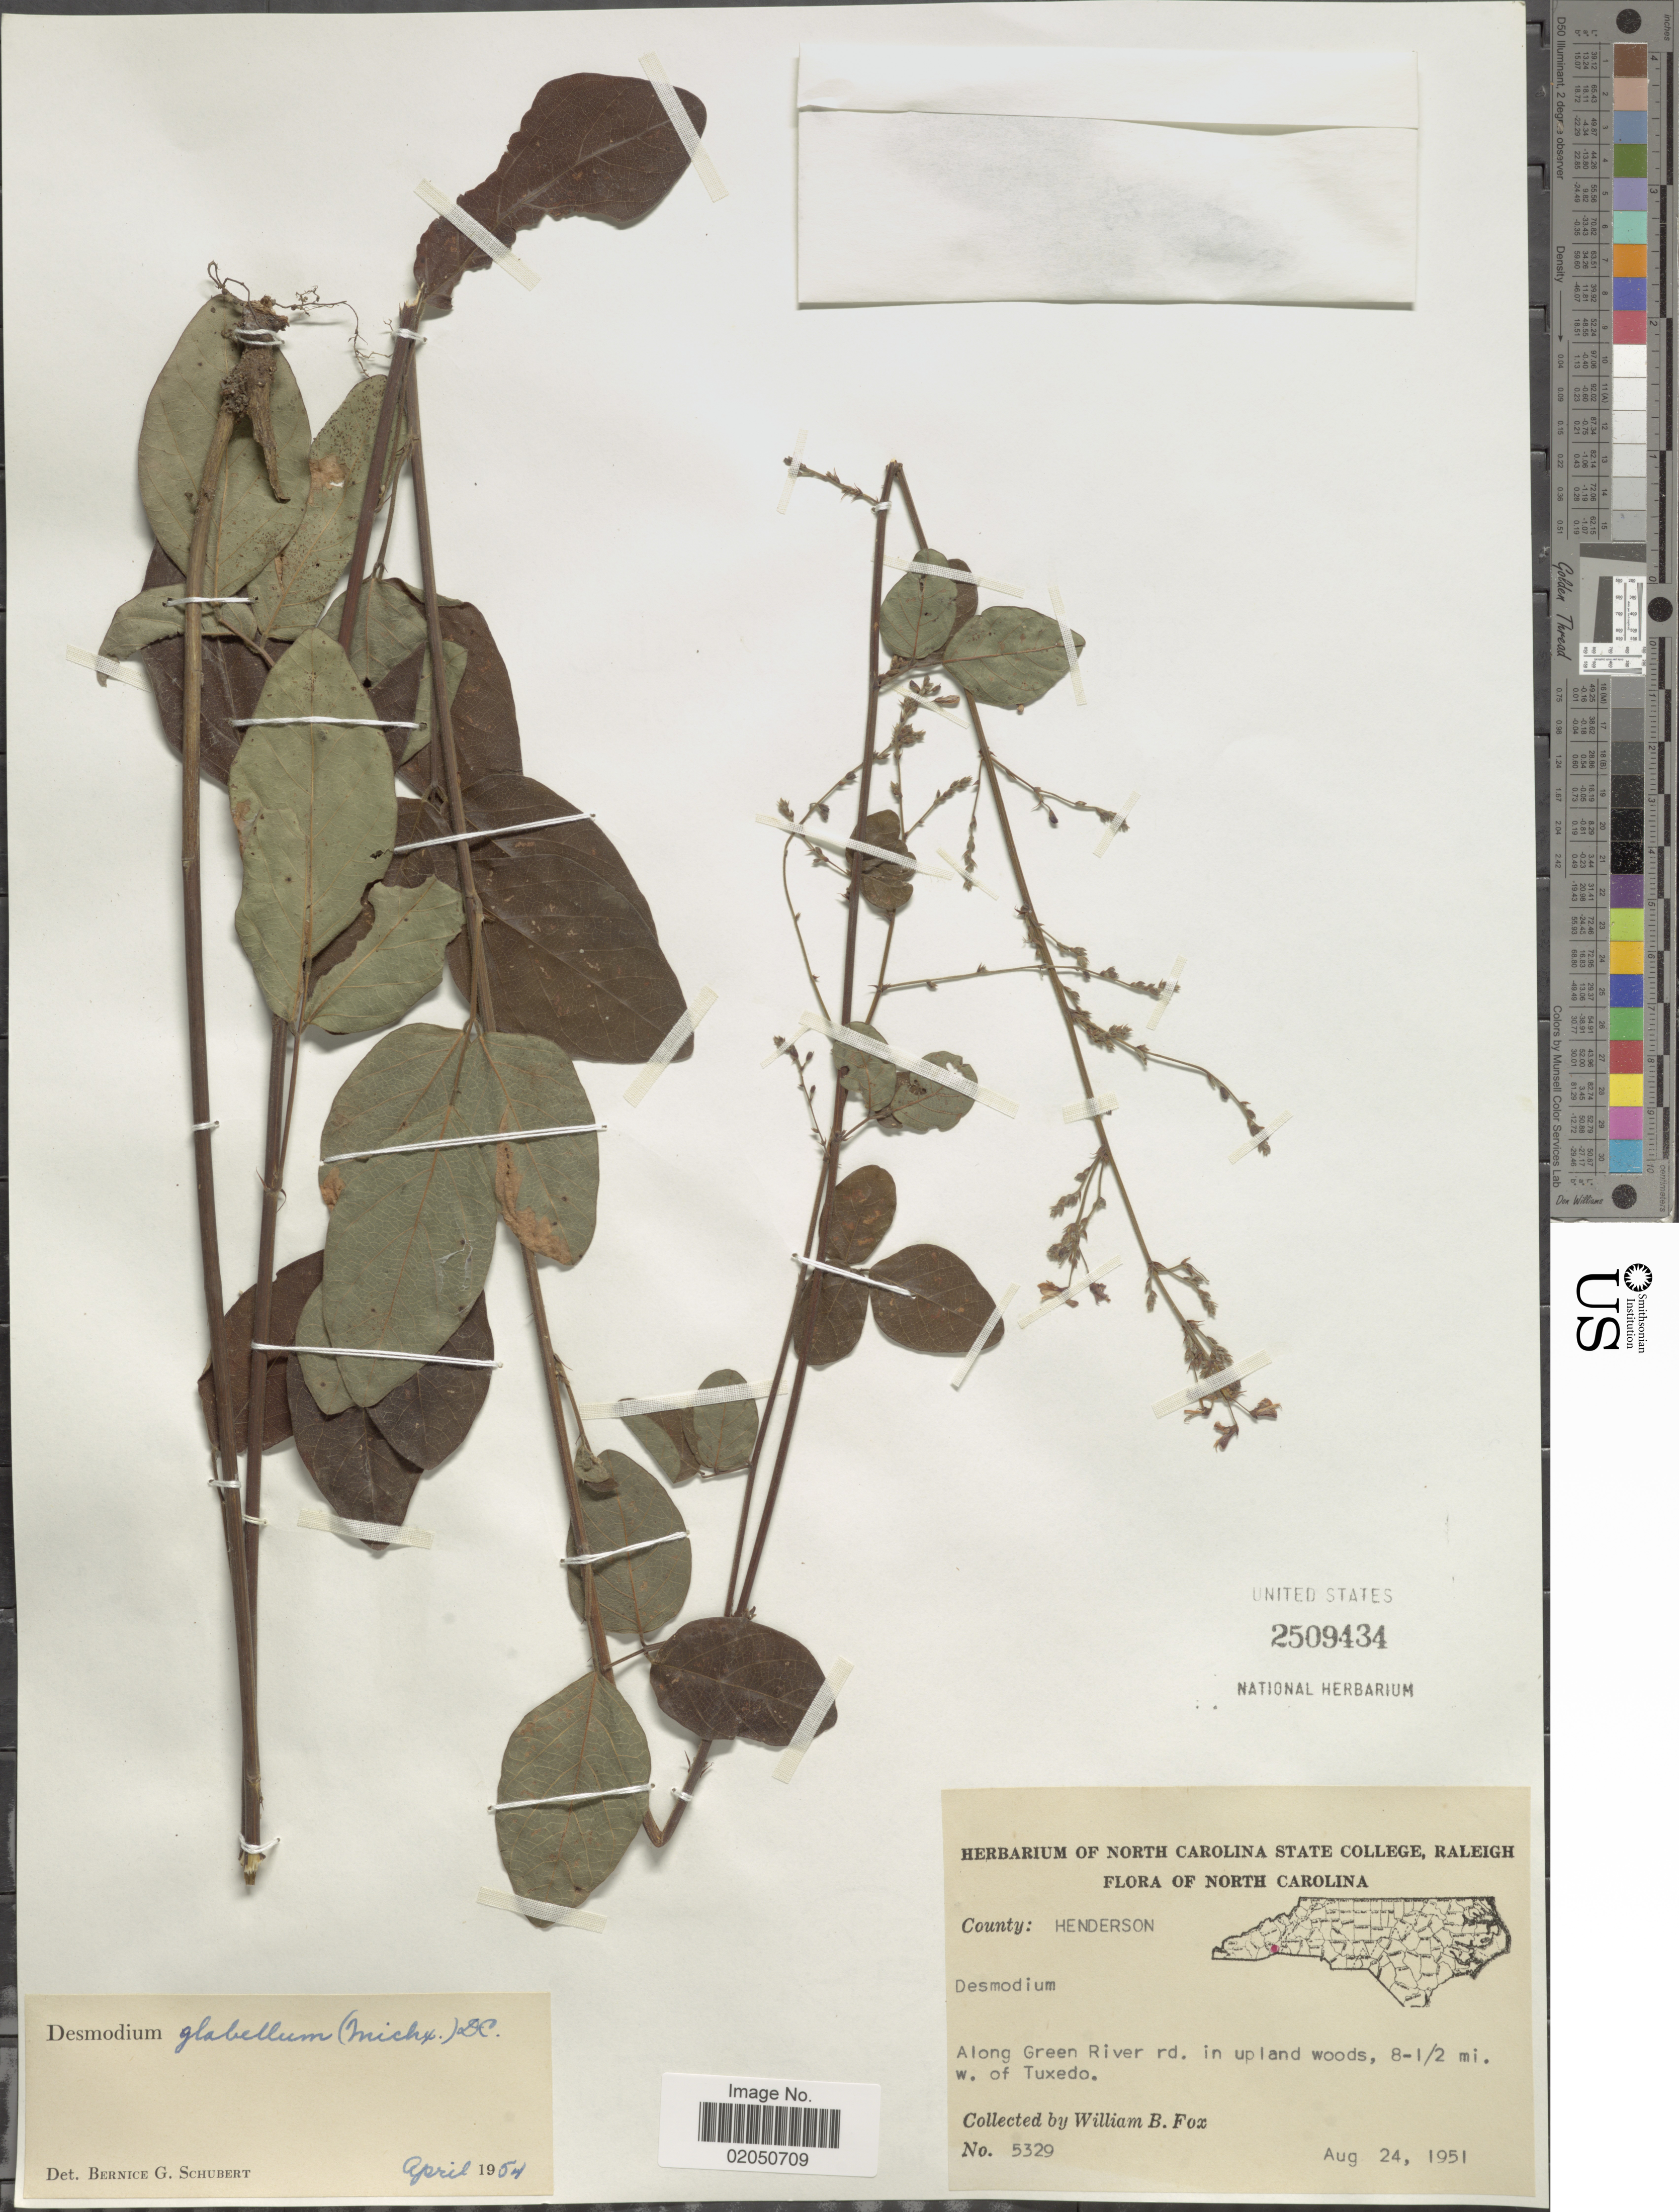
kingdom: Plantae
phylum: Tracheophyta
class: Magnoliopsida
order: Fabales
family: Fabaceae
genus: Desmodium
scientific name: Desmodium glabellum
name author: (Michx.) DC.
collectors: W. B. Fox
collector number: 5329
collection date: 1951-08-24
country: United States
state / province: North Carolina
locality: County: Henderson, Along Green River rd. in upland woods, 8-1/2 mi. w. of Tuxedo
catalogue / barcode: US 2509434